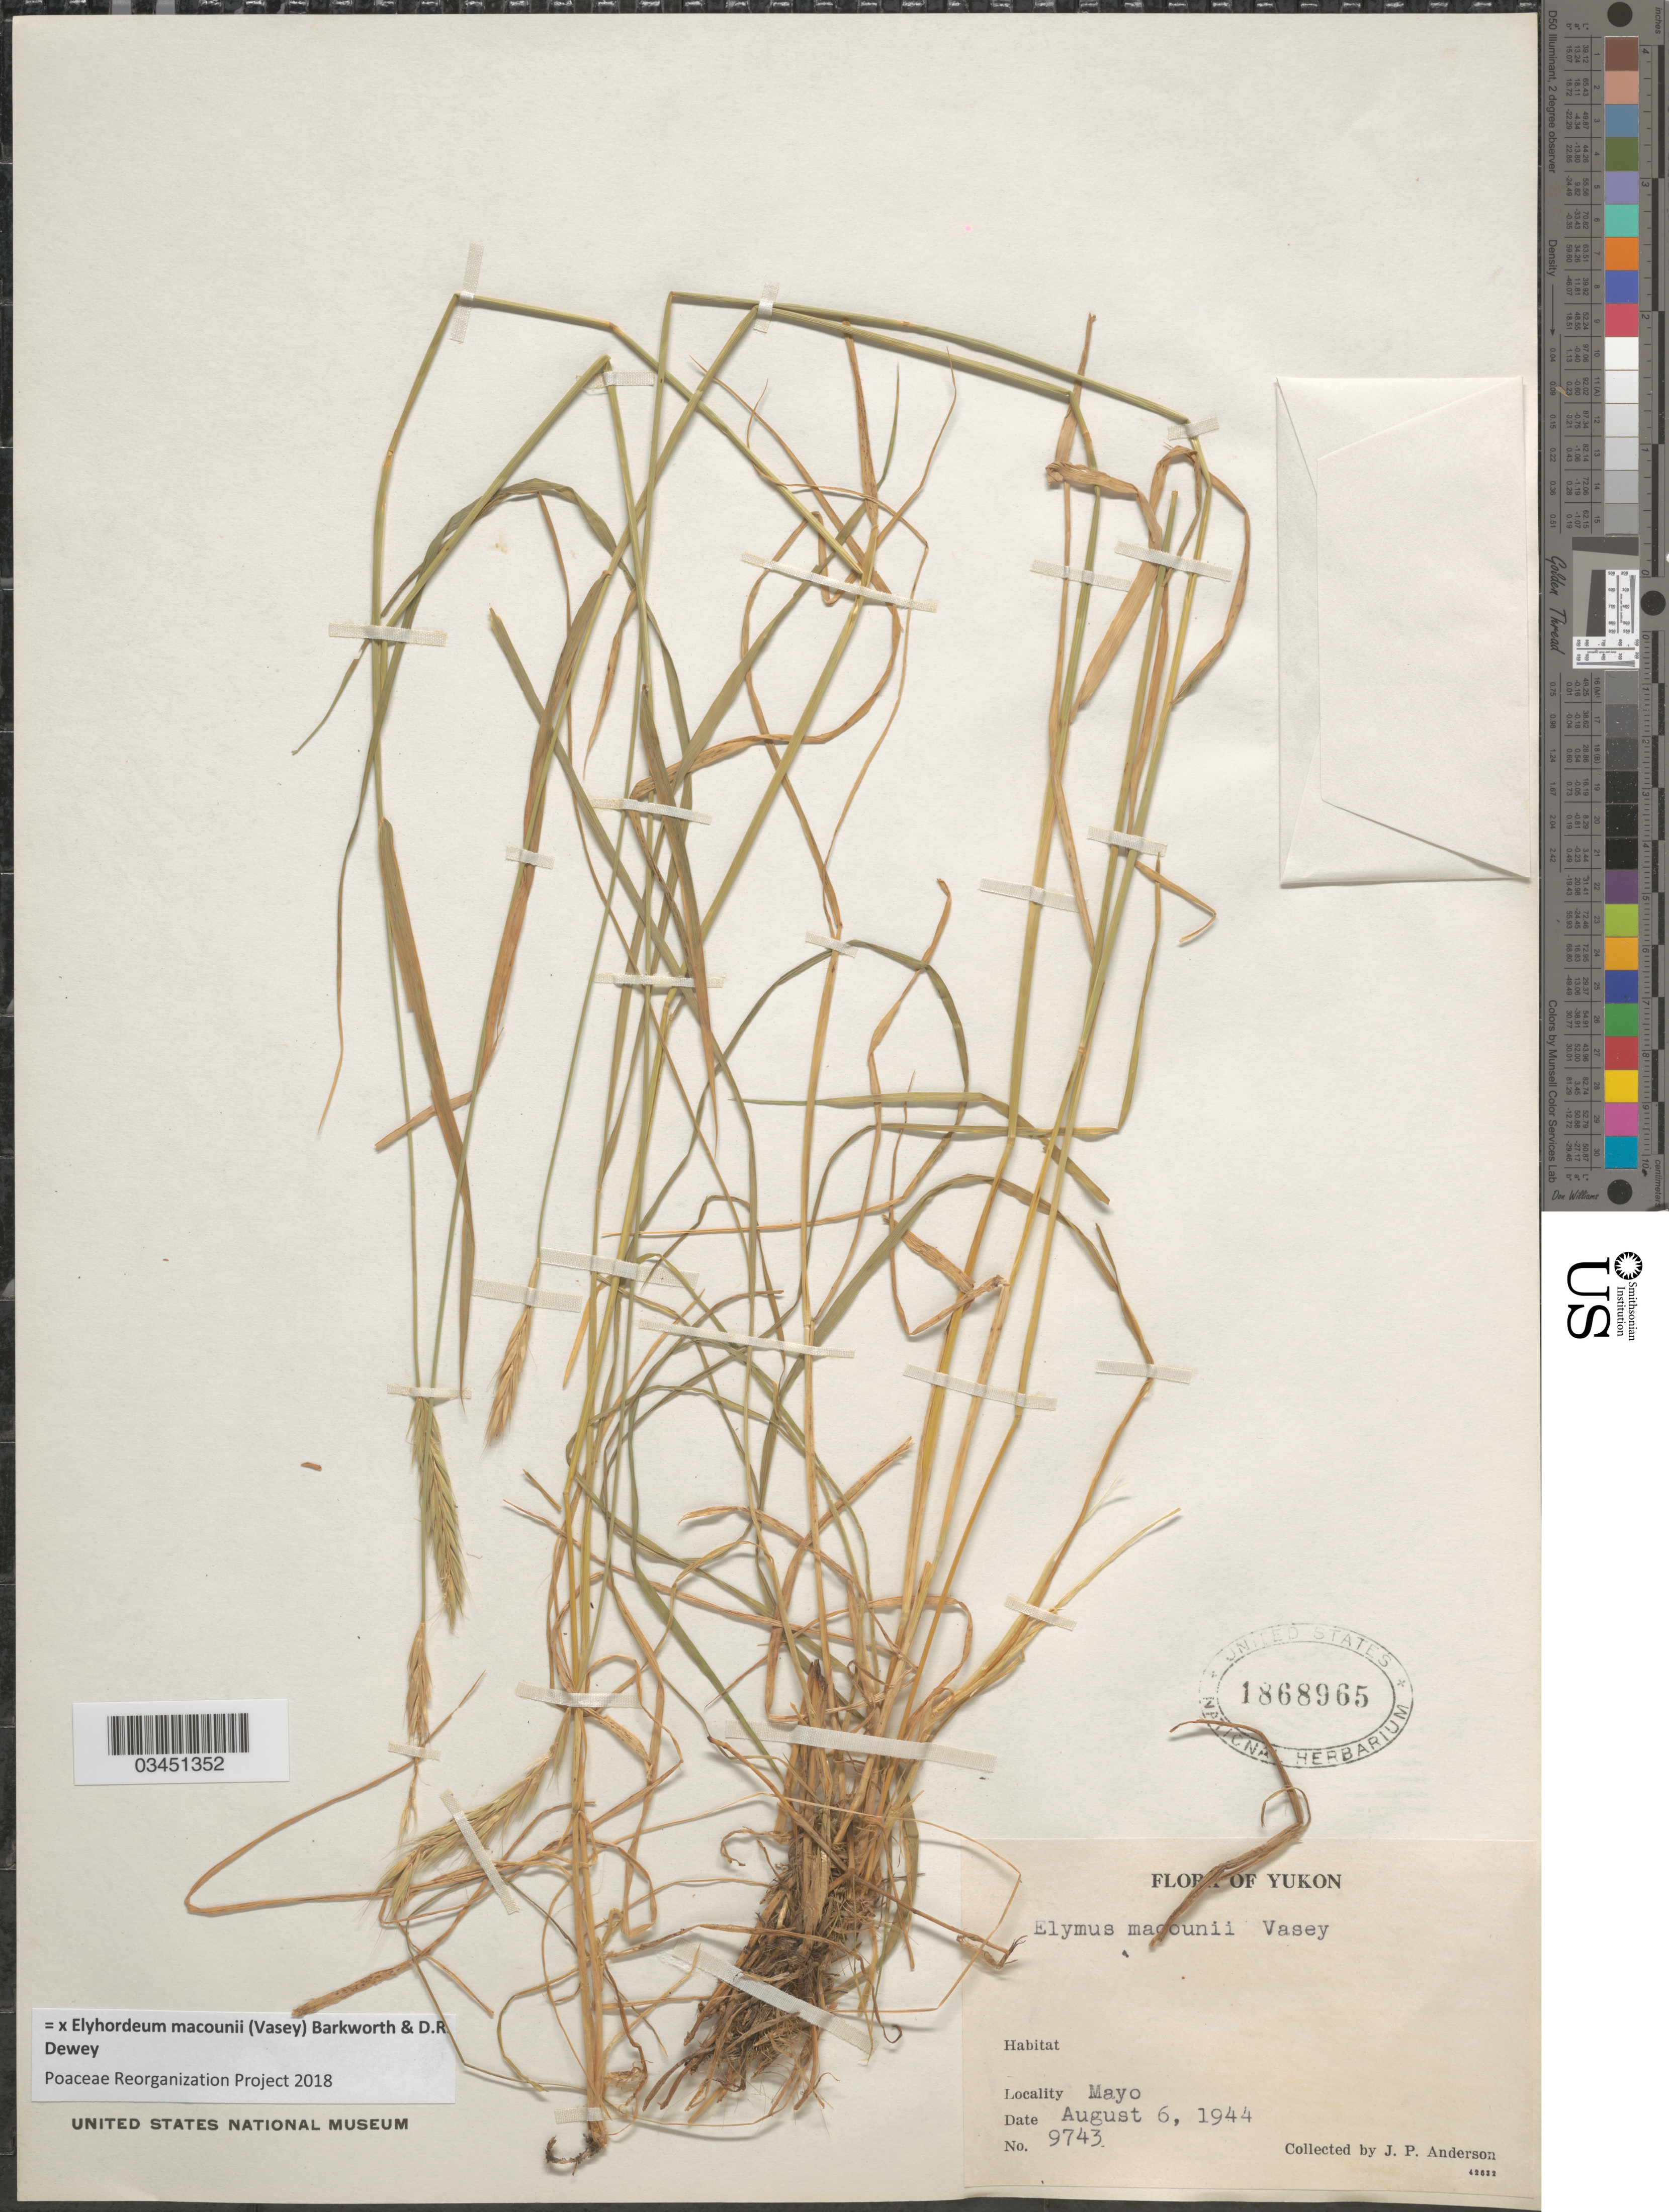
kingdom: Plantae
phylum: Tracheophyta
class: Liliopsida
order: Poales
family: Poaceae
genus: Elyhordeum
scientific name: x Elyhordeum macounii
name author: (Vasey) Barkworth & Dewey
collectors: J. P. Anderson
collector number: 9743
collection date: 1944-08-06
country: Canada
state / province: Yukon Territory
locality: Yukon. Mayo.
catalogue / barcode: US 1868965